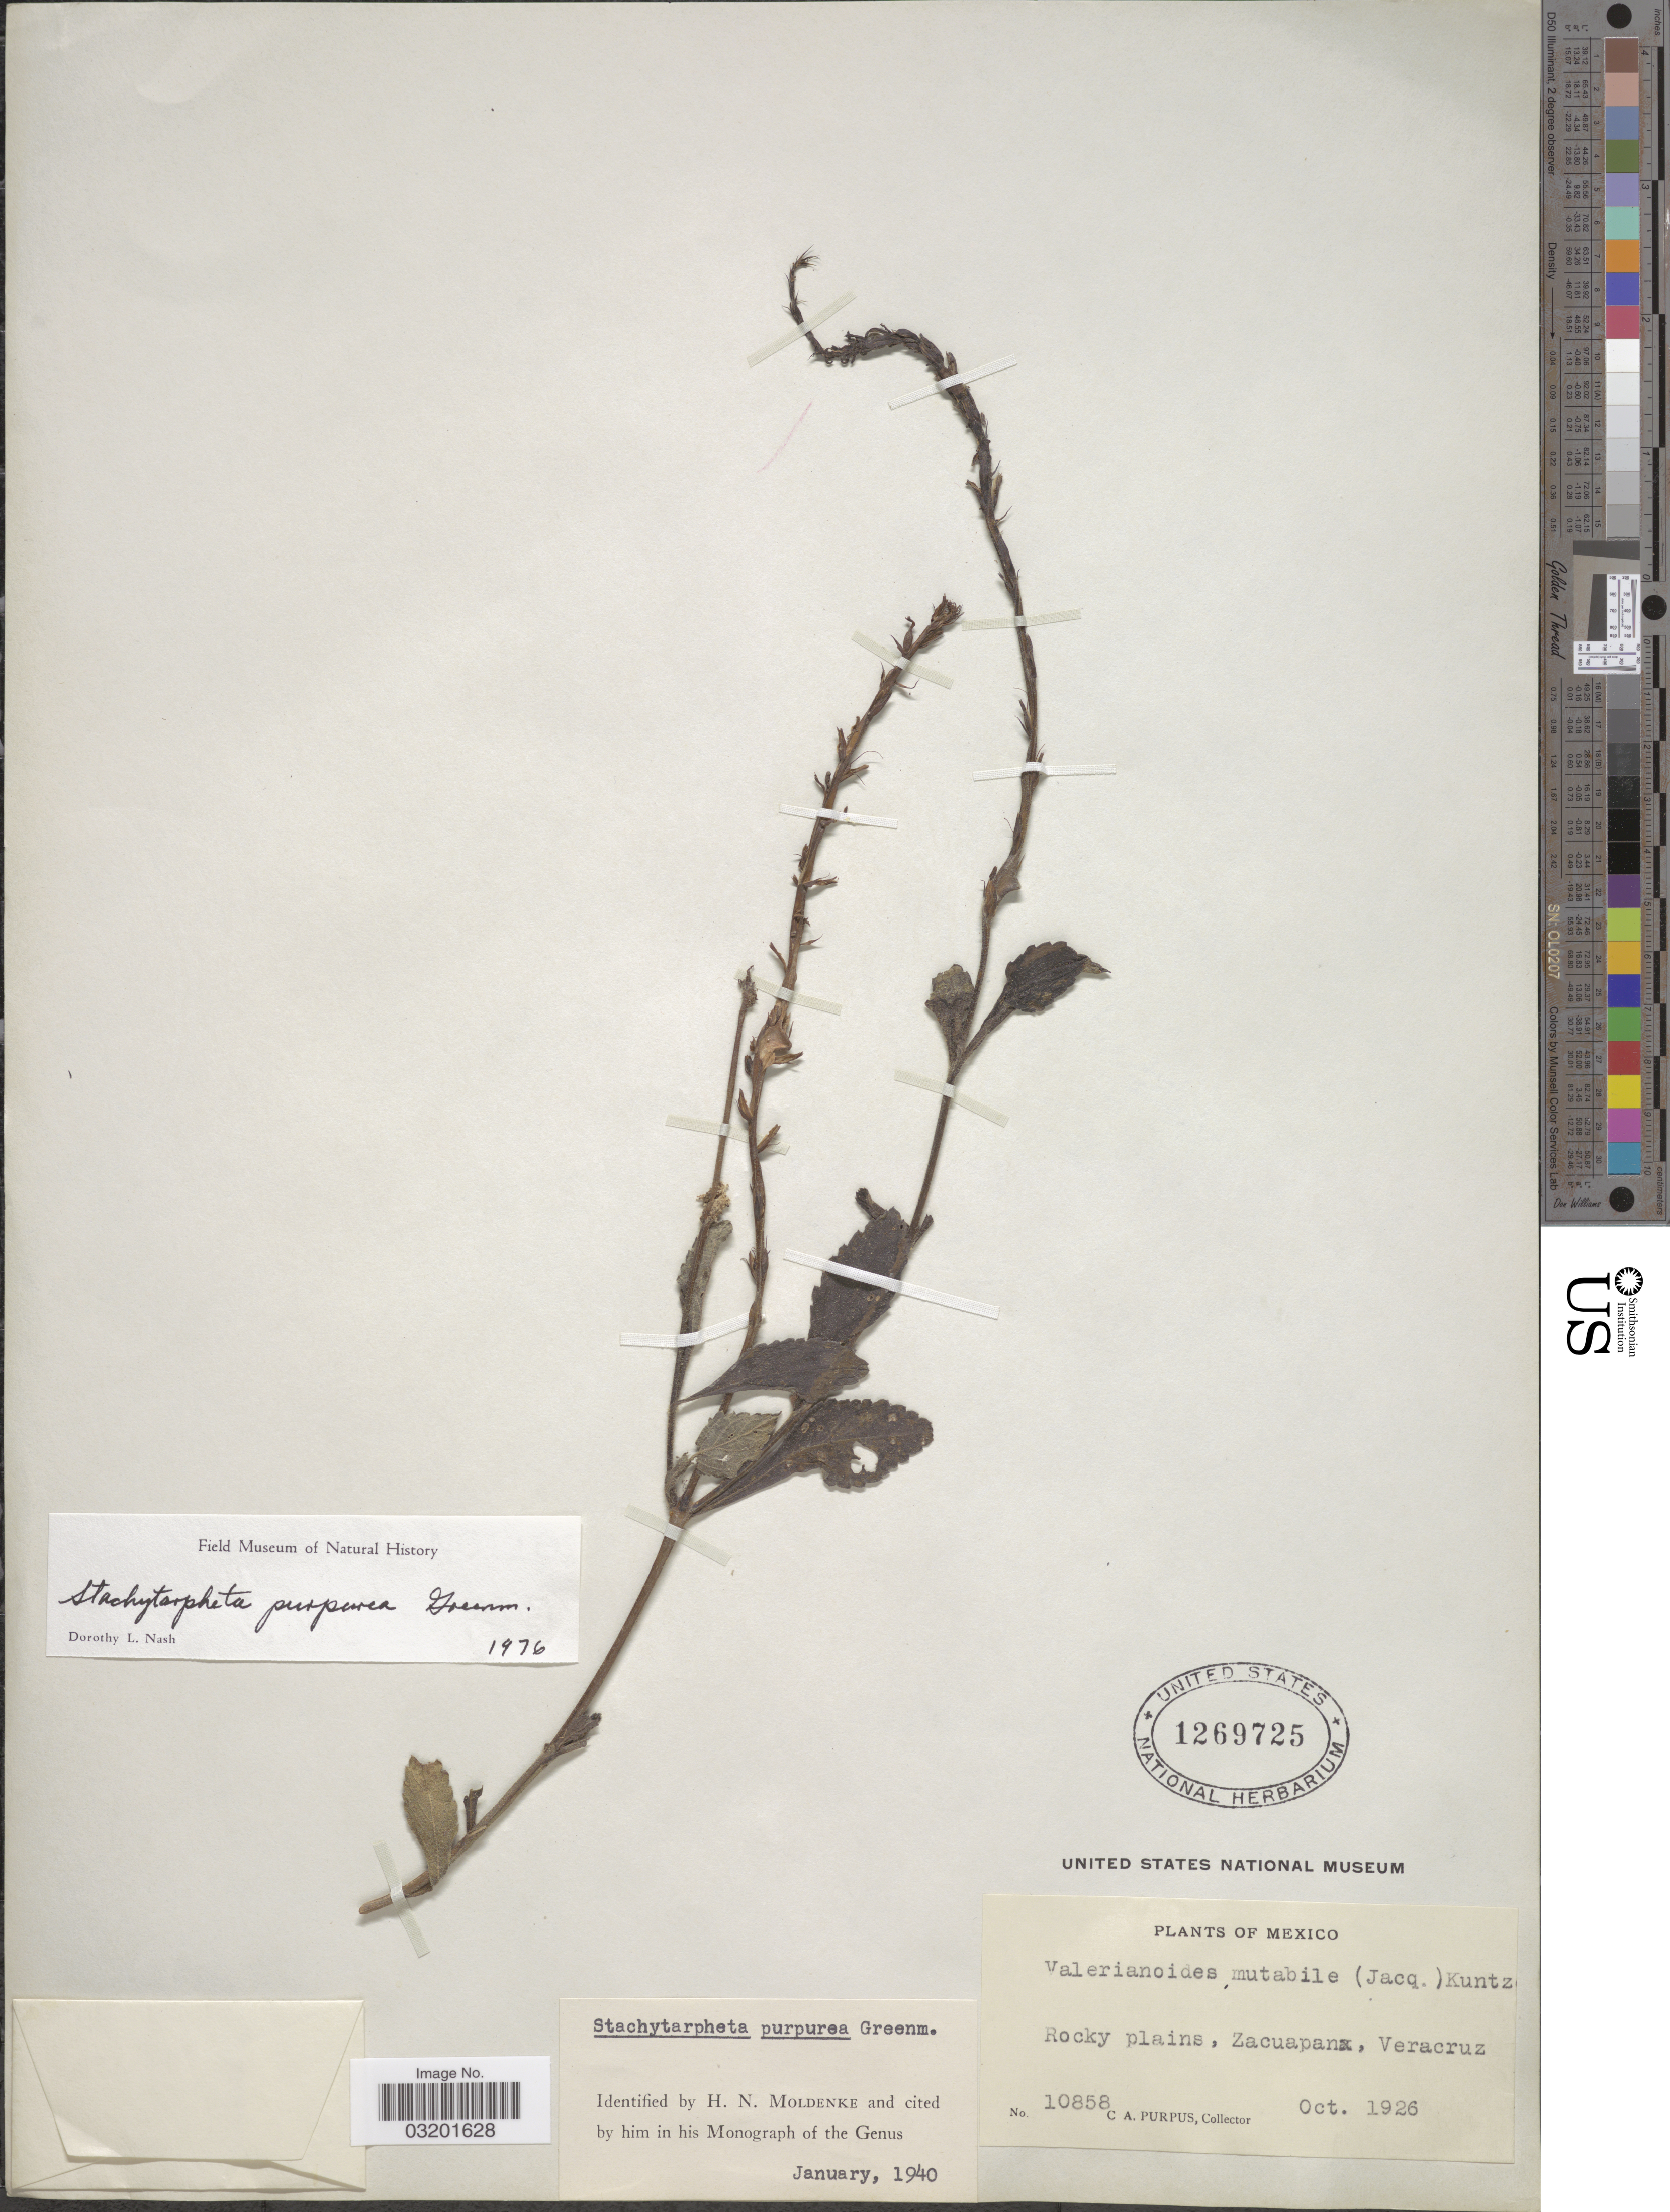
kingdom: Plantae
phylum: Tracheophyta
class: Magnoliopsida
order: Lamiales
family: Verbenaceae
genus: Stachytarpheta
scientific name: Stachytarpheta purpurea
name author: Greenm.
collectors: C. A. Purpus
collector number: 10858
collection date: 1926-10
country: Mexico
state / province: Veracruz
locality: Rocky plains, Zacuapan, Veracruz.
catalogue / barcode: US 1269725